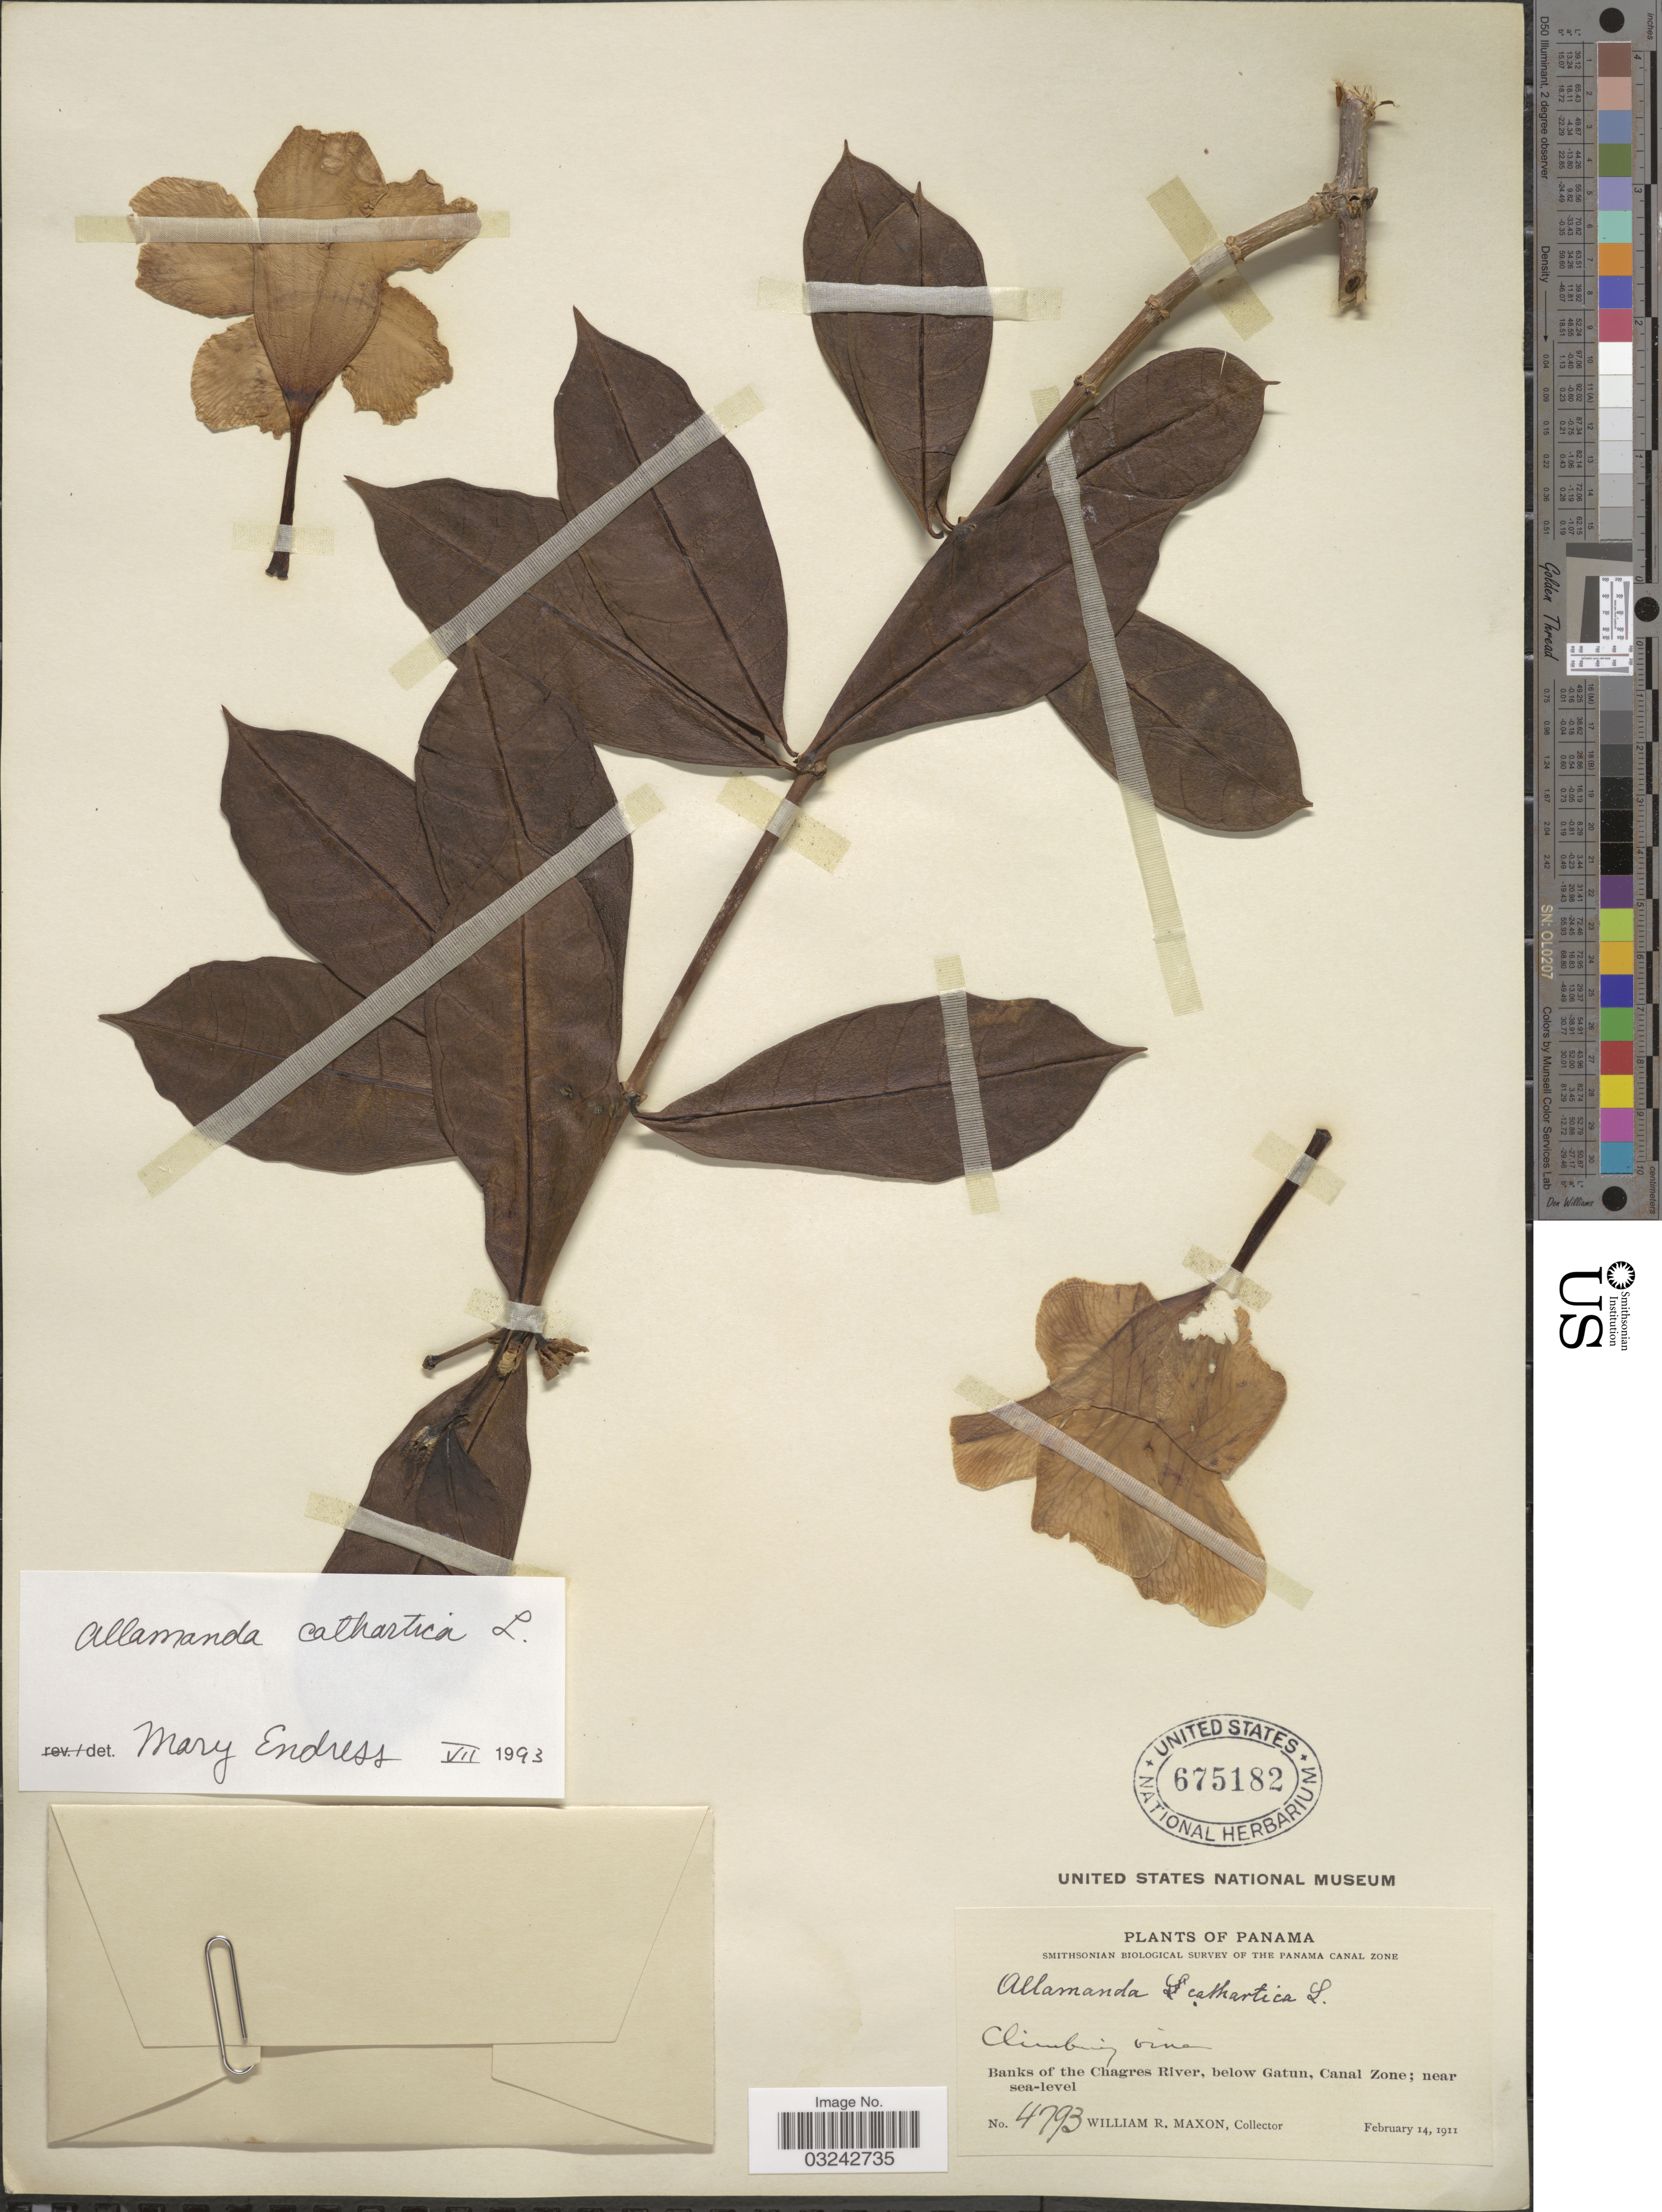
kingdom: Plantae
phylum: Tracheophyta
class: Magnoliopsida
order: Gentianales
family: Apocynaceae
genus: Allamanda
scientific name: Allamanda cathartica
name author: L.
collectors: W. R. Maxon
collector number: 4793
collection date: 1911-02-14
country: Panama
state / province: Colón / Panamá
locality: Panama Canal Zone. Banks of the Chagres River, below Gatun, Canal Zone.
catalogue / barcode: US 675182